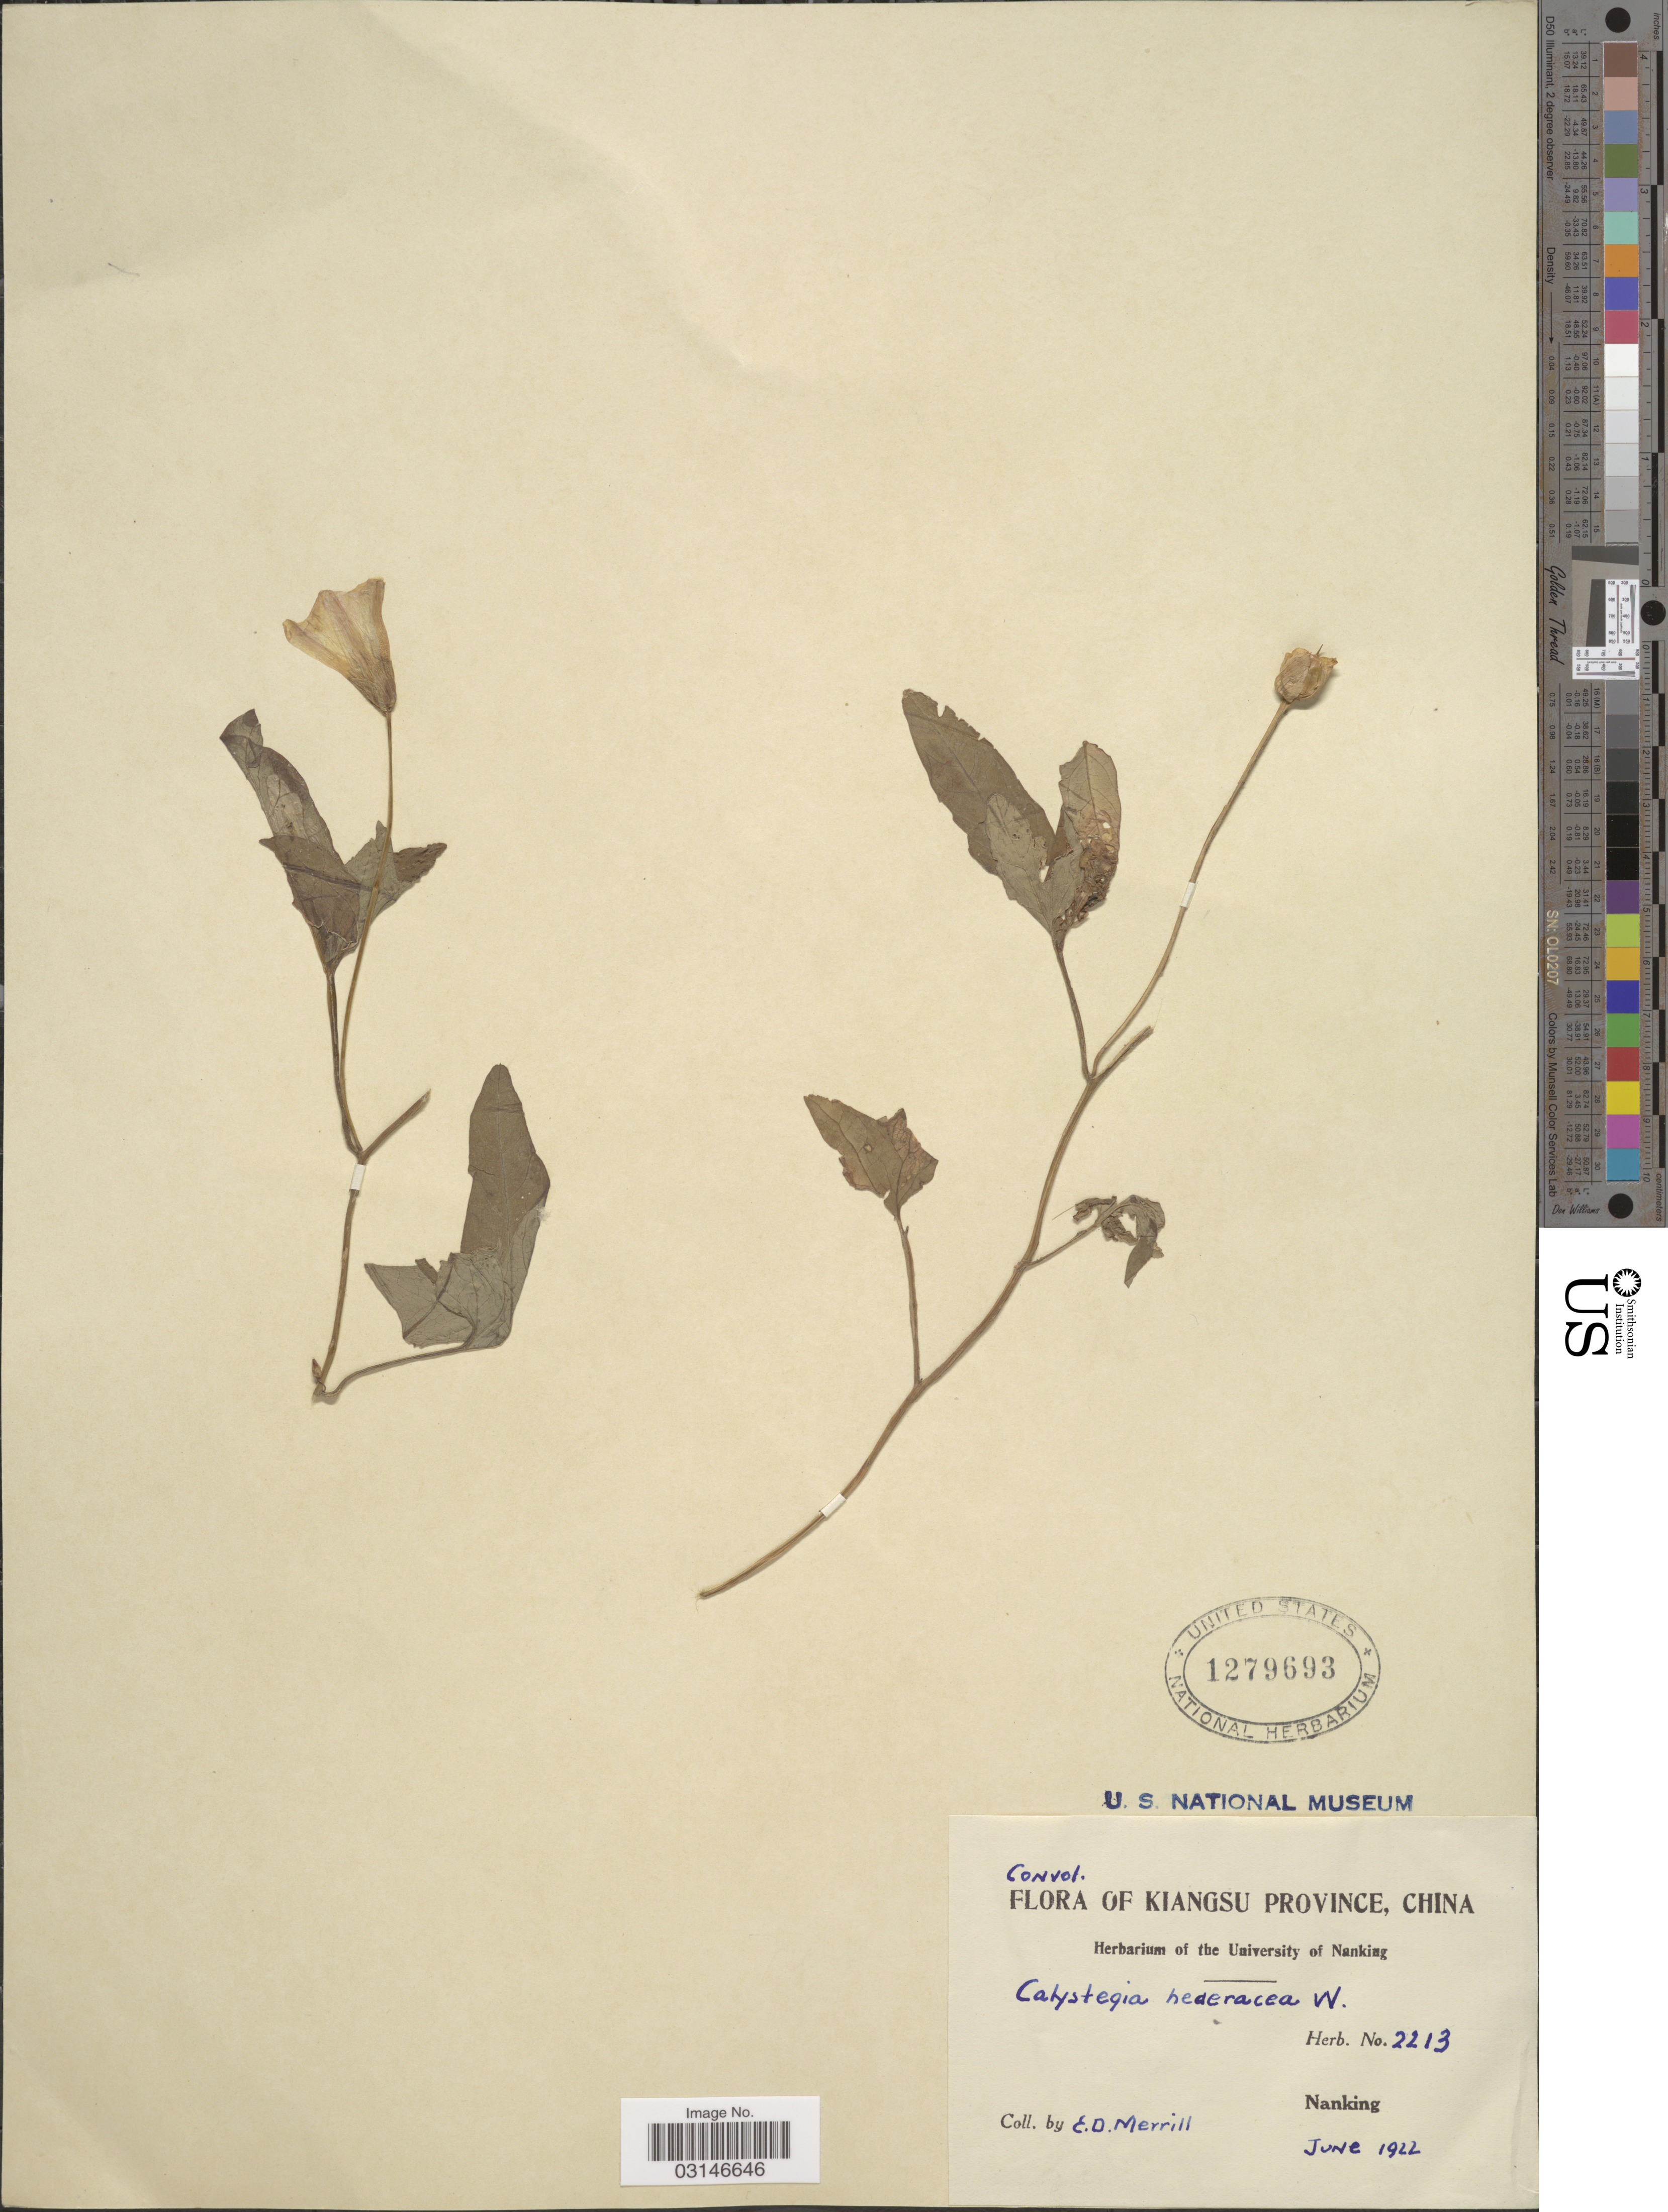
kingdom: Plantae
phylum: Tracheophyta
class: Magnoliopsida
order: Solanales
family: Convolvulaceae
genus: Calystegia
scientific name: Calystegia hederacea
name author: Thunb.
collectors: E. D. Merrill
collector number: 2213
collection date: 1922-06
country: China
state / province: Jiangsu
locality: Kiangsu Province. Nanking.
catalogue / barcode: US 1279693